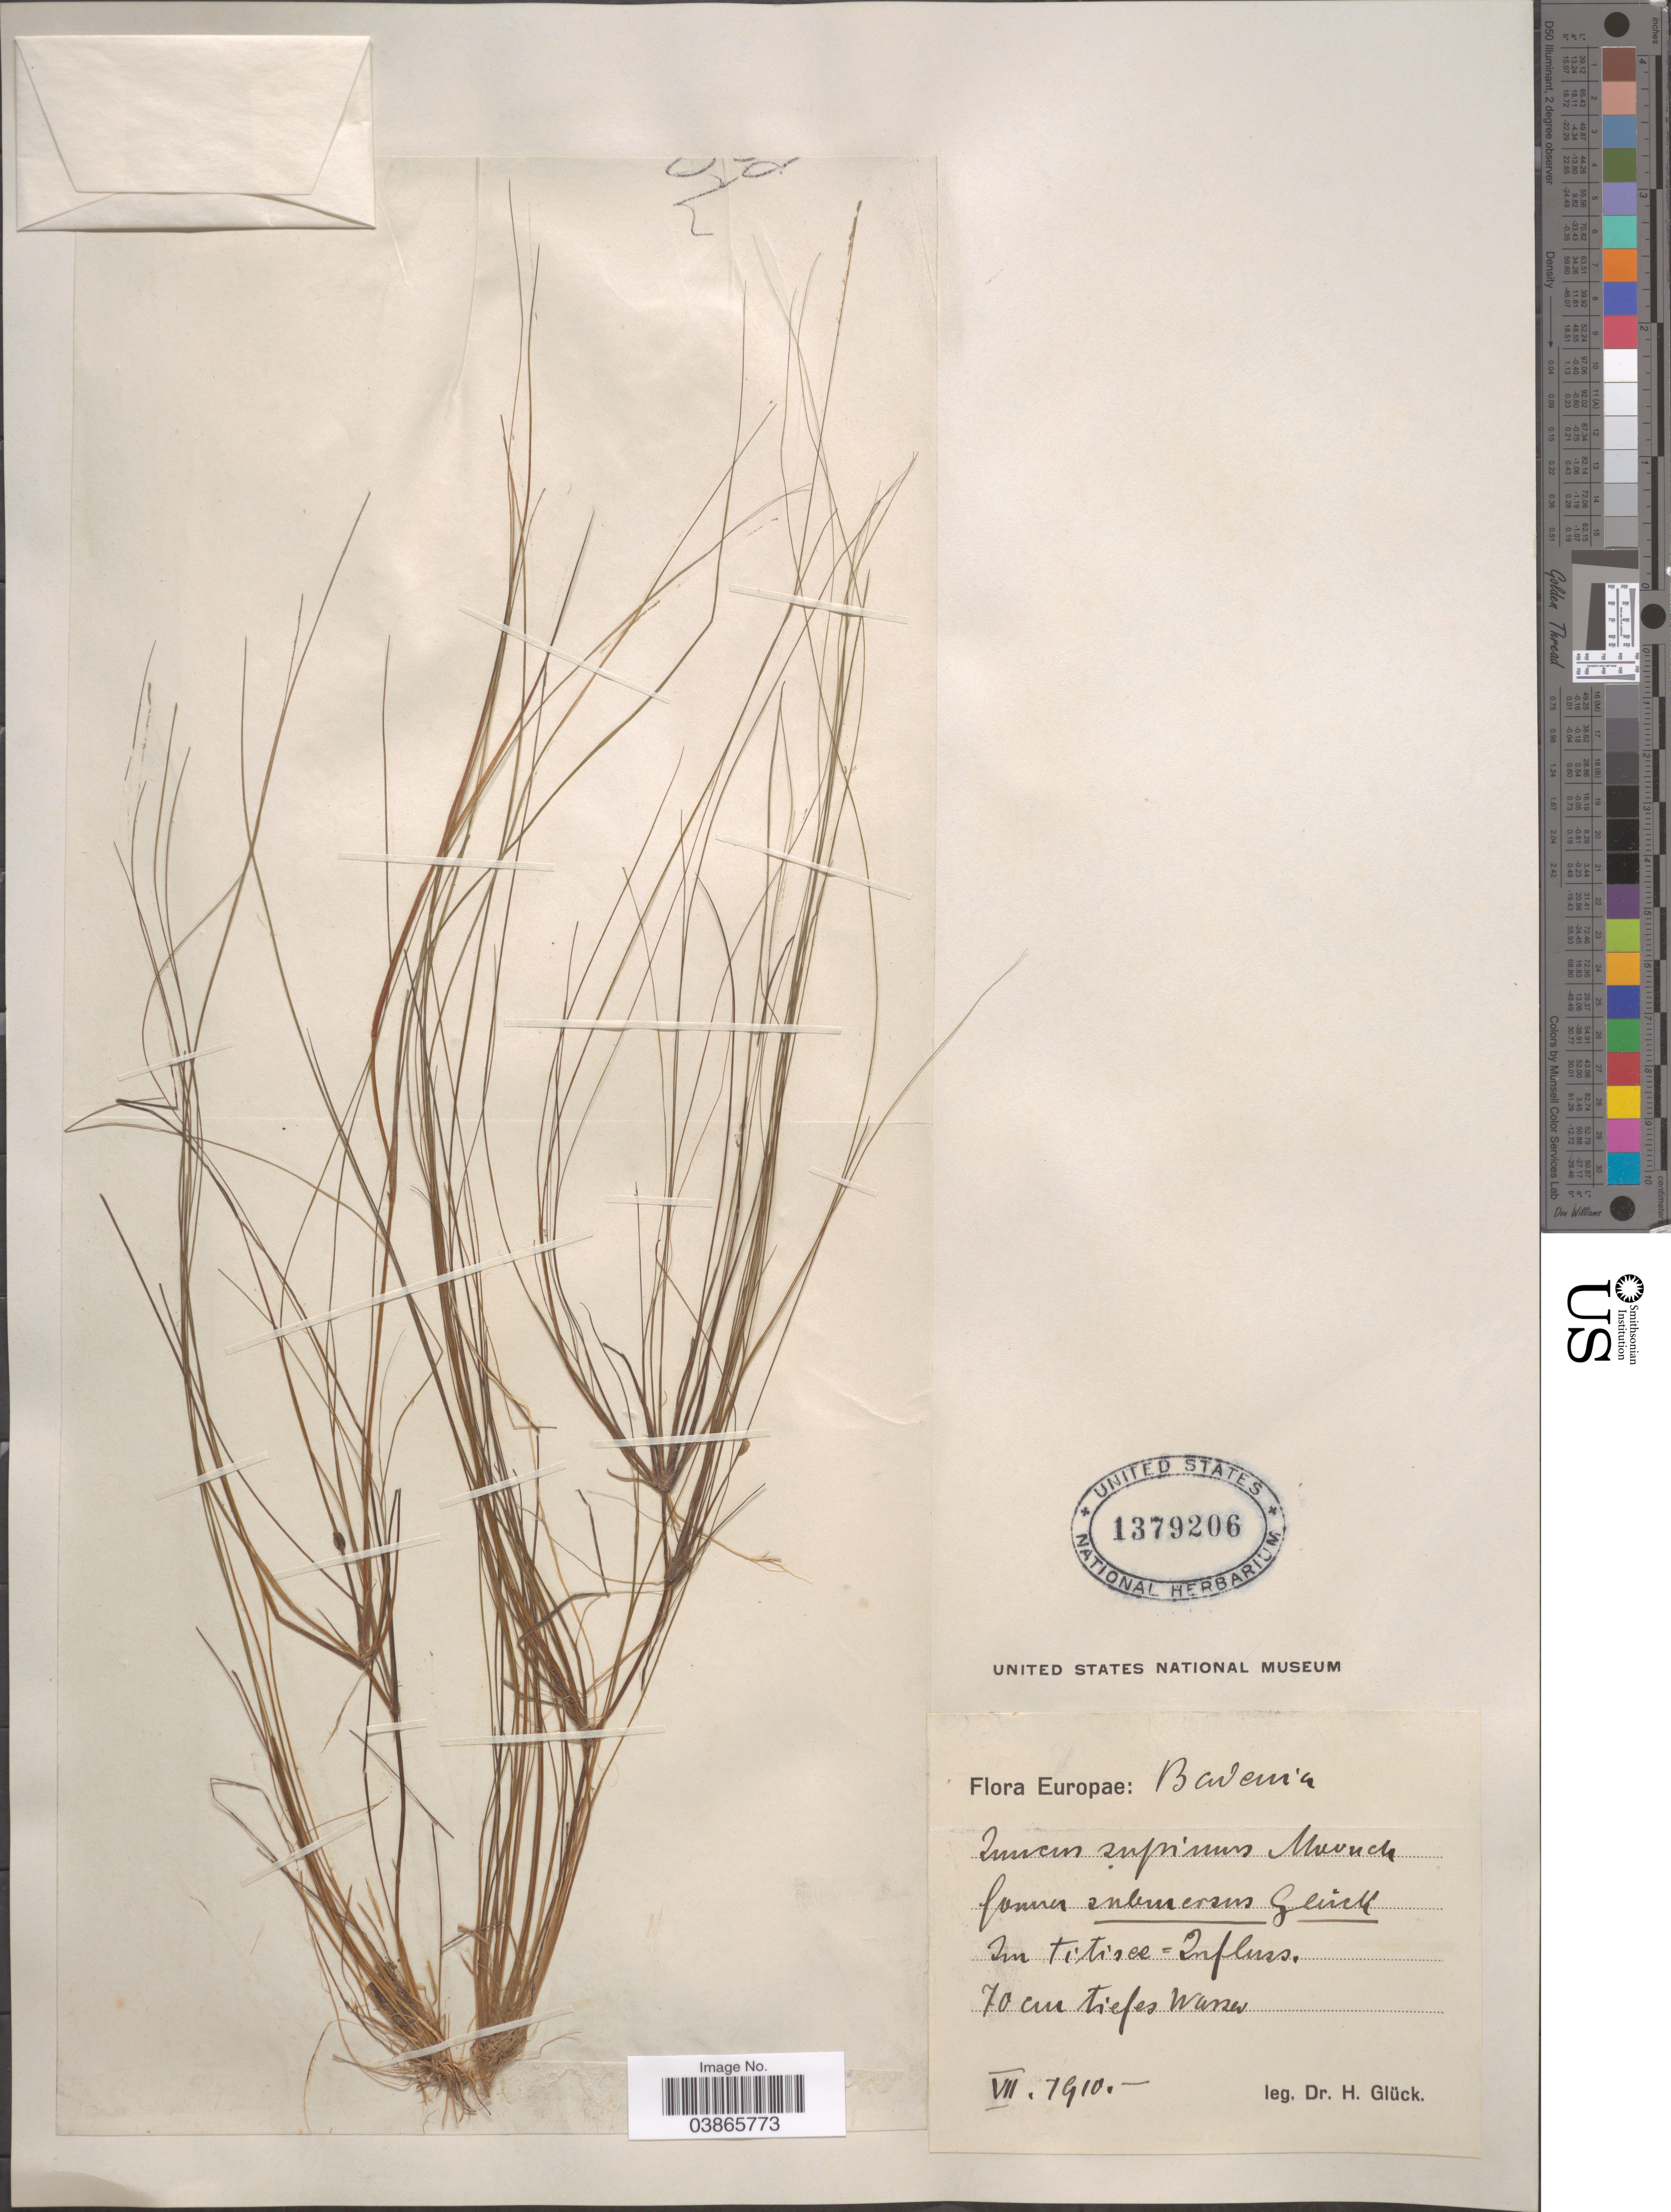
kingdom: Plantae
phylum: Tracheophyta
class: Liliopsida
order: Poales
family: Juncaceae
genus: Juncus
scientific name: Juncus supinus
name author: Moench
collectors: H. Glück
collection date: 1910-07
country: Germany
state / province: Baden-Württemberg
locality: Badenia. Im titisee=Influss.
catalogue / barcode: US 1379206